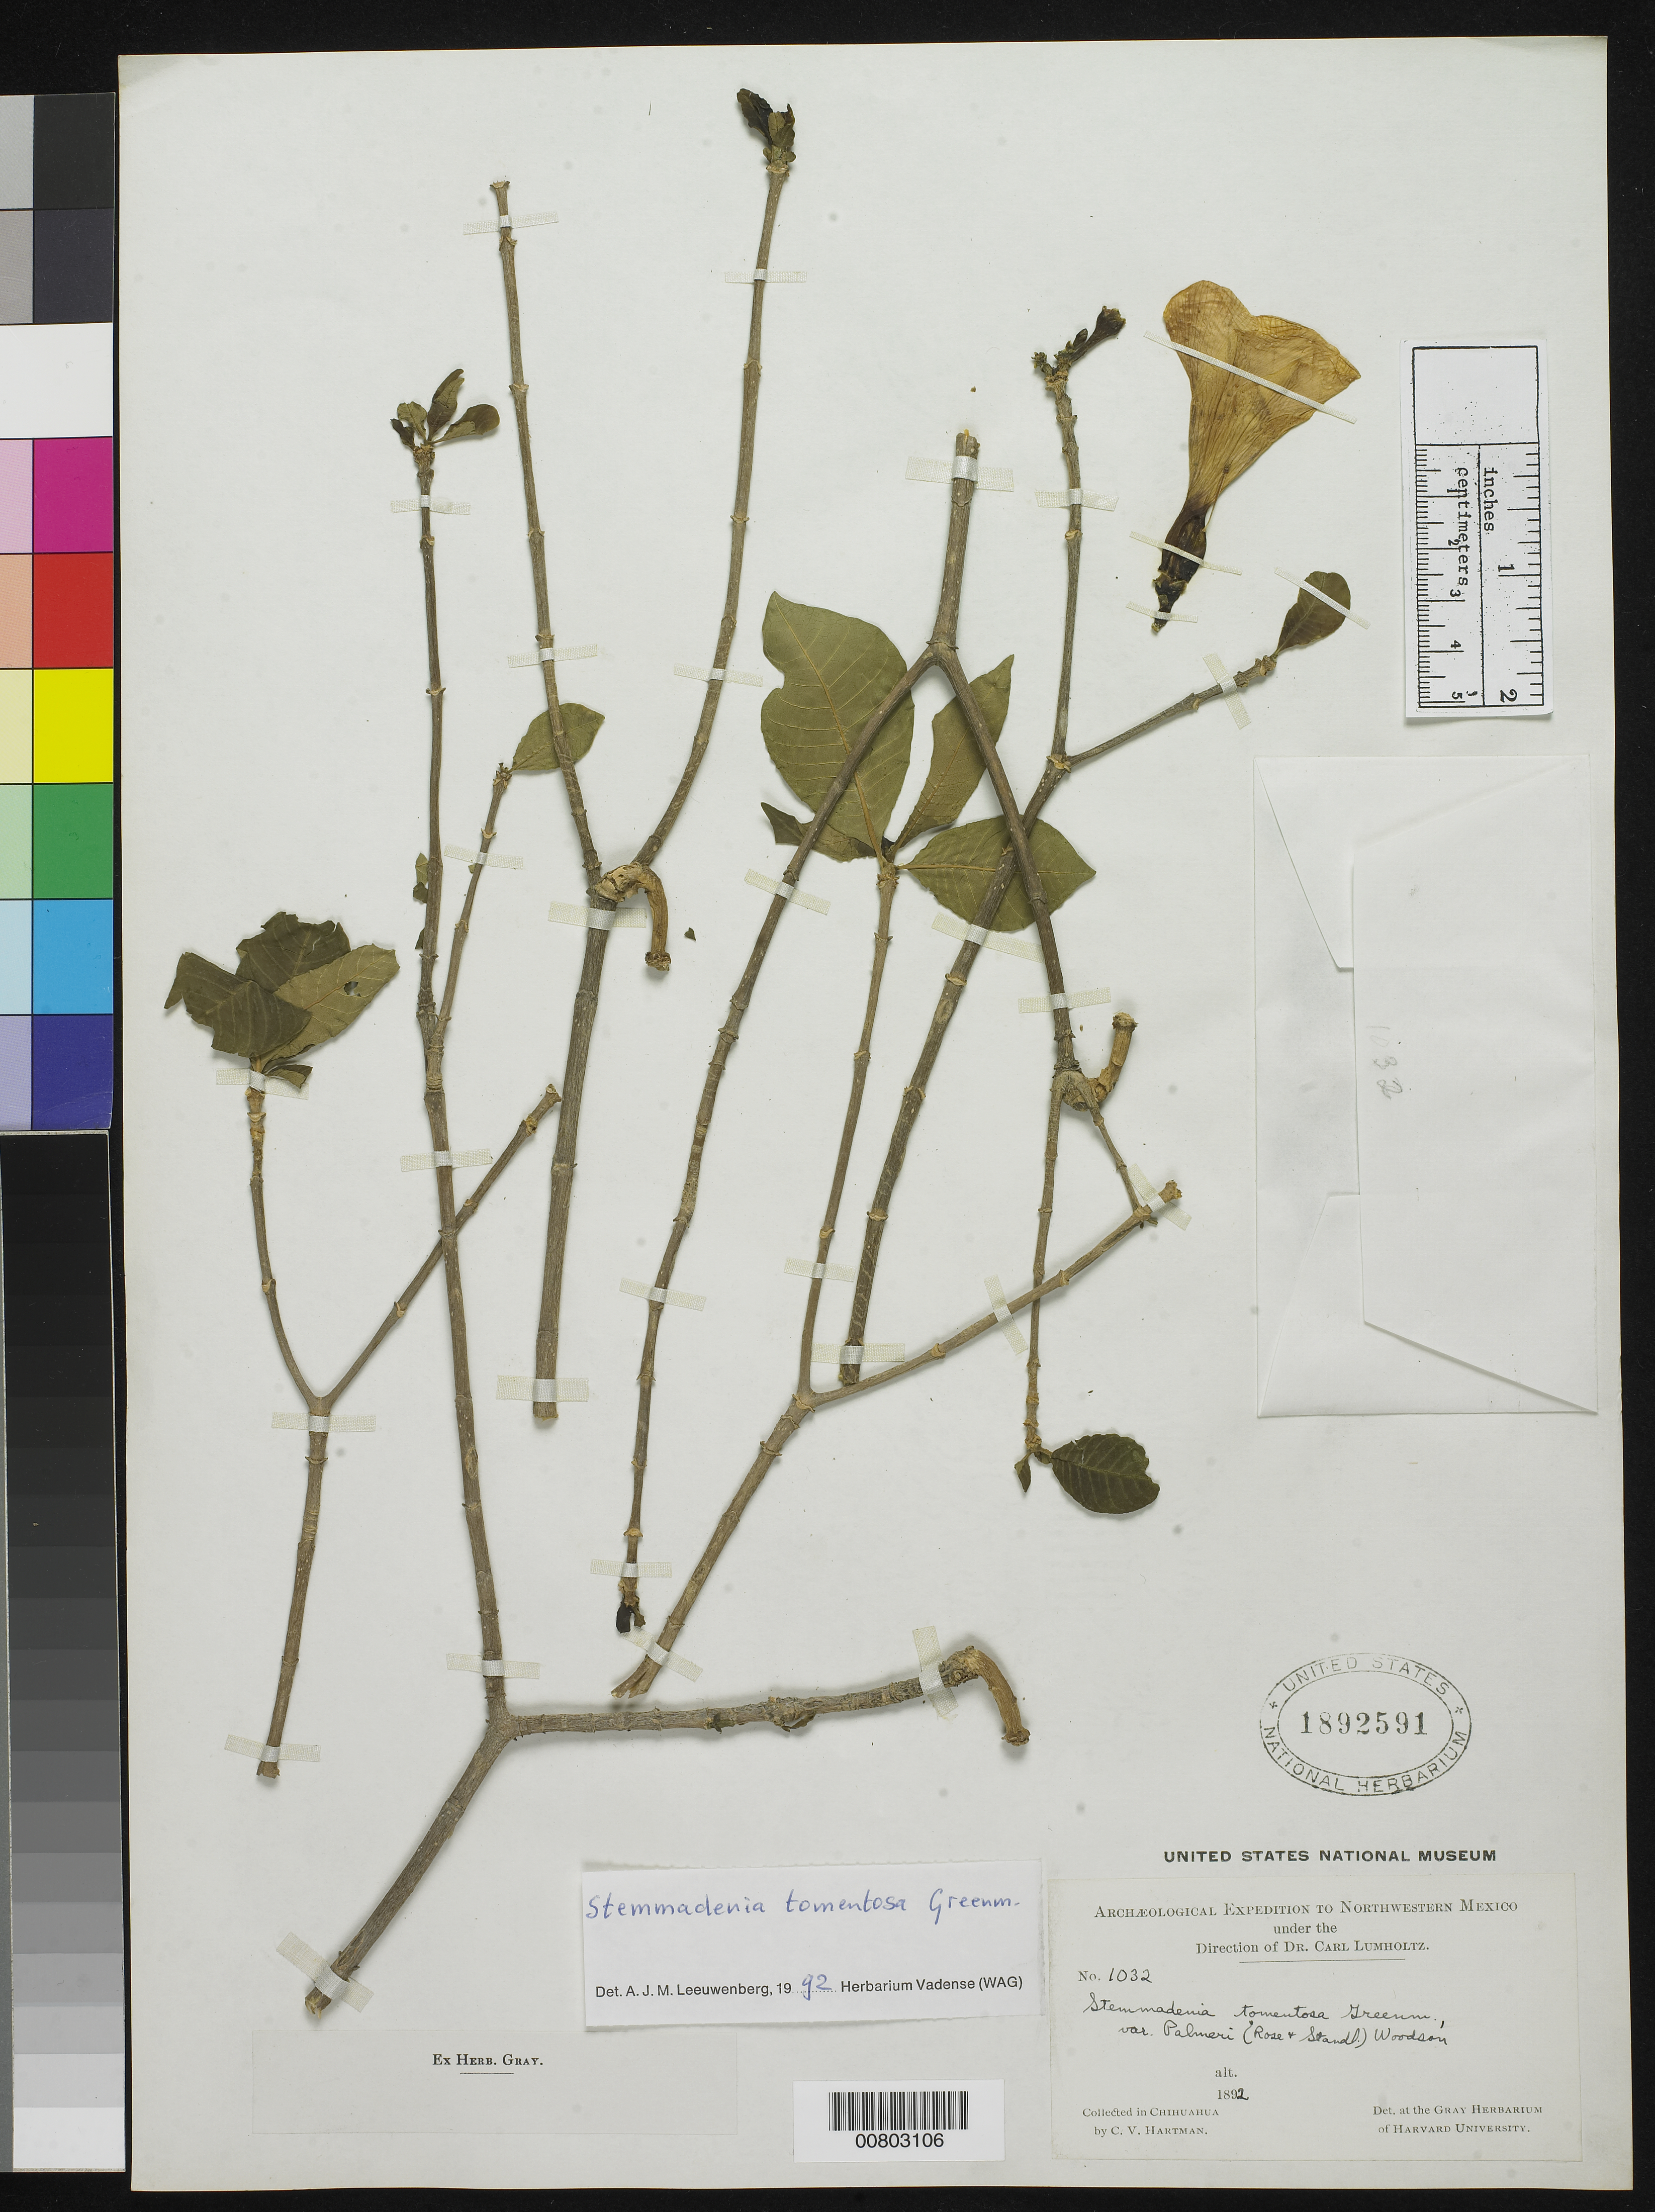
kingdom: Plantae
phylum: Tracheophyta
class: Magnoliopsida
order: Gentianales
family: Apocynaceae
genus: Stemmadenia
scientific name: Stemmadenia tomentosa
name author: Greenm.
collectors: C. V. Hartman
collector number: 1032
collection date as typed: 1892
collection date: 1892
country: Mexico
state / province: Chihuahua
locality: Chihuahua.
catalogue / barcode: US 1892591